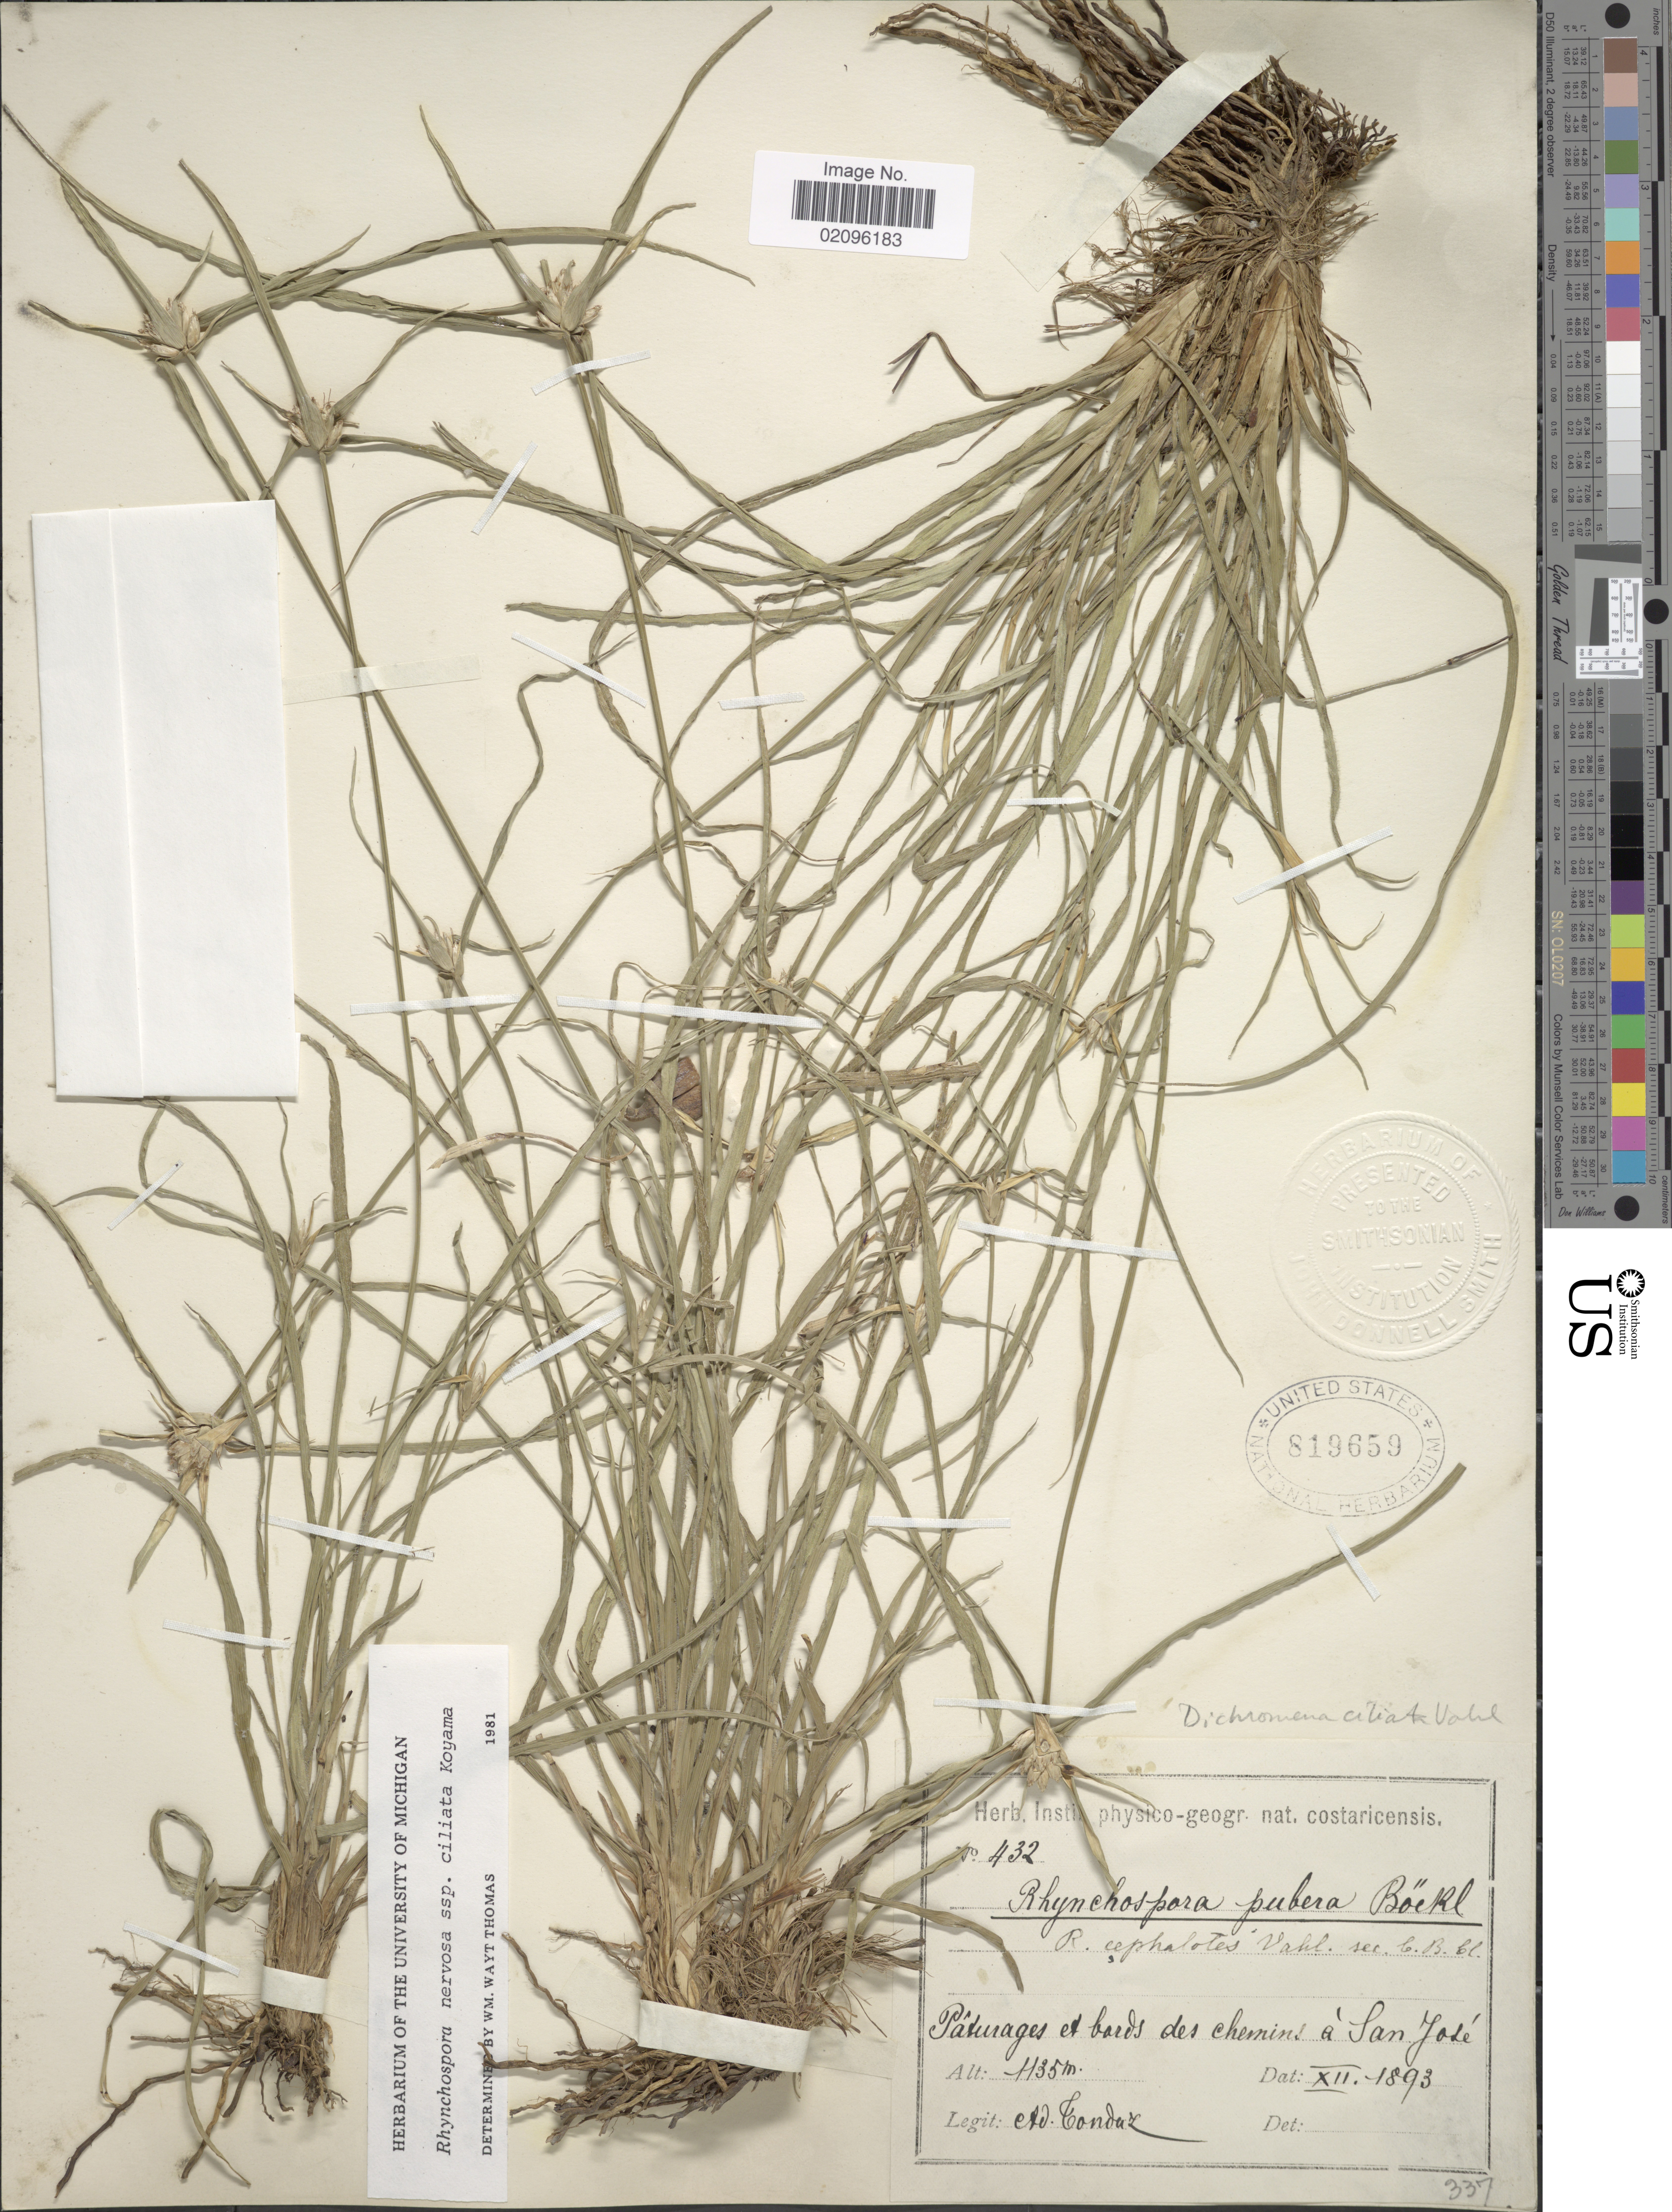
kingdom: Plantae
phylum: Tracheophyta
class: Liliopsida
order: Poales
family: Cyperaceae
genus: Rhynchospora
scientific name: Rhynchospora nervosa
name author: (Vahl) Boeckeler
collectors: A. Tonduz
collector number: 432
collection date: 1893-12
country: Costa Rica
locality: Paturages et bords des chemins a San Jose.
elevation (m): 1135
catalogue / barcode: US 819659